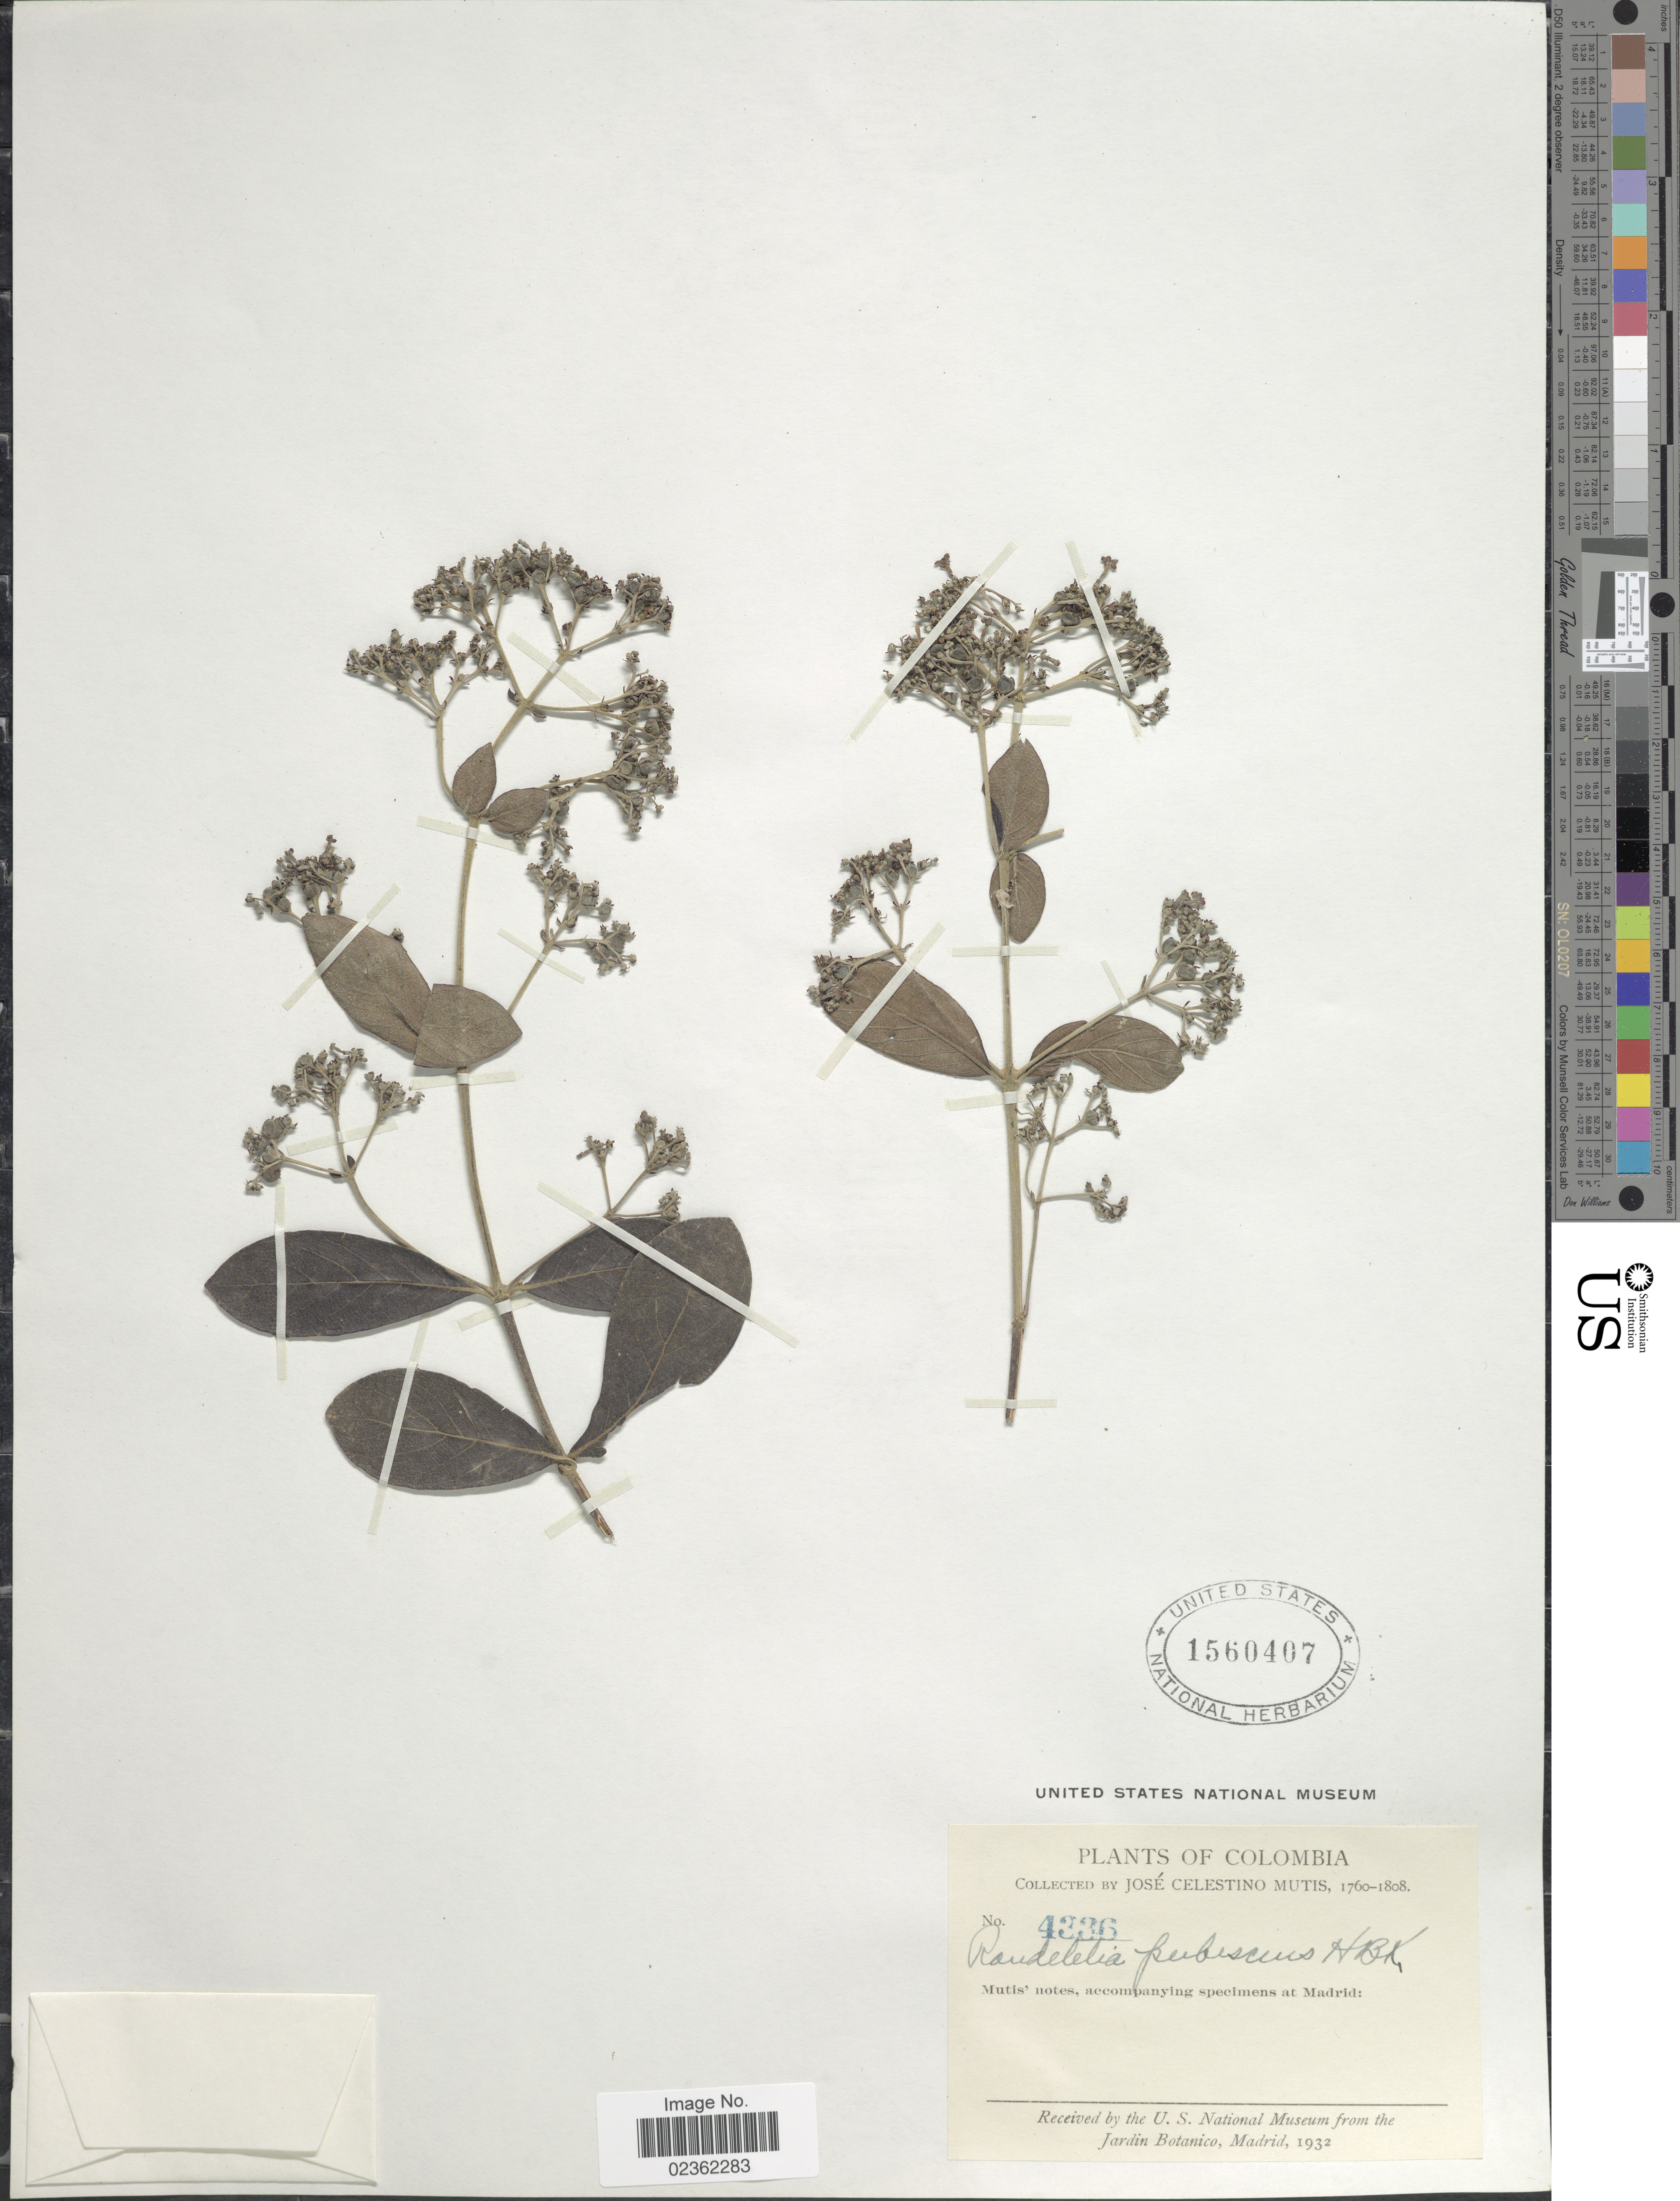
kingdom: Plantae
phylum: Tracheophyta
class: Magnoliopsida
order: Gentianales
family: Rubiaceae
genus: Rondeletia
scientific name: Rondeletia pubescens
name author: Kunth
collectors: J. C. B. Mutis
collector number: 4336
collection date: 1760/1808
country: Colombia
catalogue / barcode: US 1560407